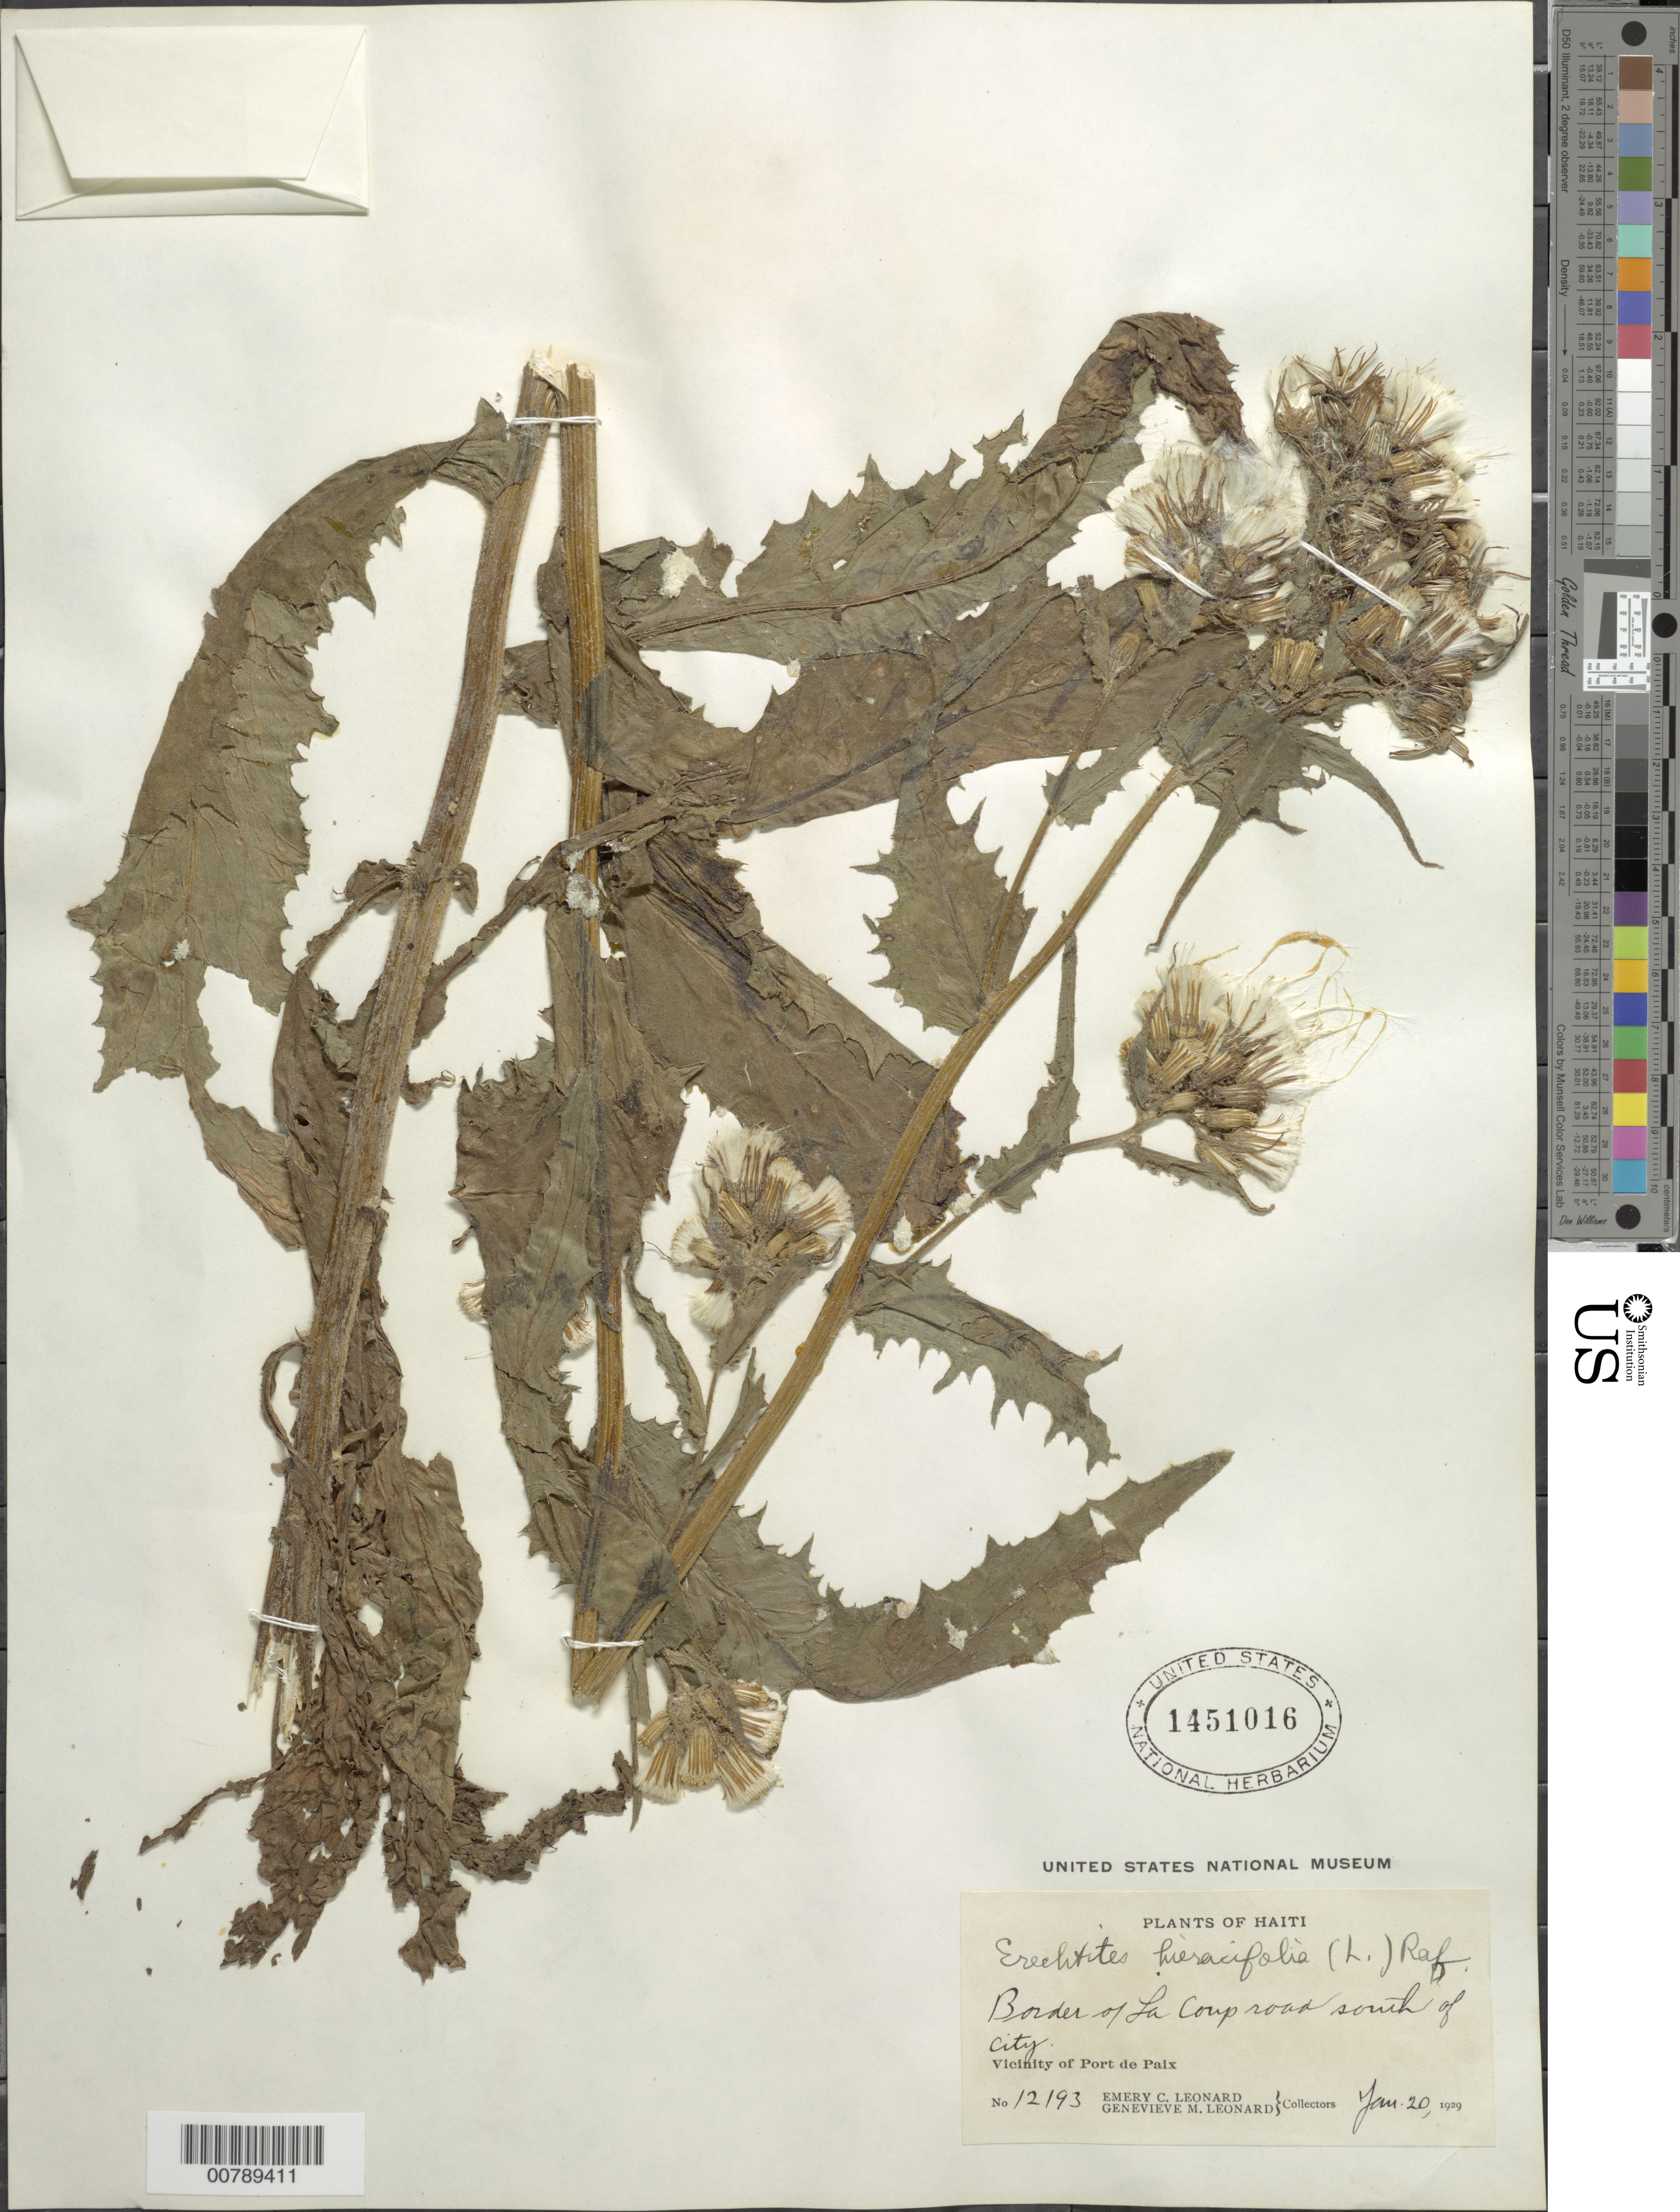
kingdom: Plantae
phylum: Tracheophyta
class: Magnoliopsida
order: Asterales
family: Asteraceae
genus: Erechtites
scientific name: Erechtites hieraciifolius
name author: (L.) Raf. ex DC.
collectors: E. C. Leonard & G. M. Leonard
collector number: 12193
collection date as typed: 20 Jan 1929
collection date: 1929-01-20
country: Haiti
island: Hispaniola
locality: Border of La Coup road south of city. Vicinity of Port de Paix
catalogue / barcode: US 1451016